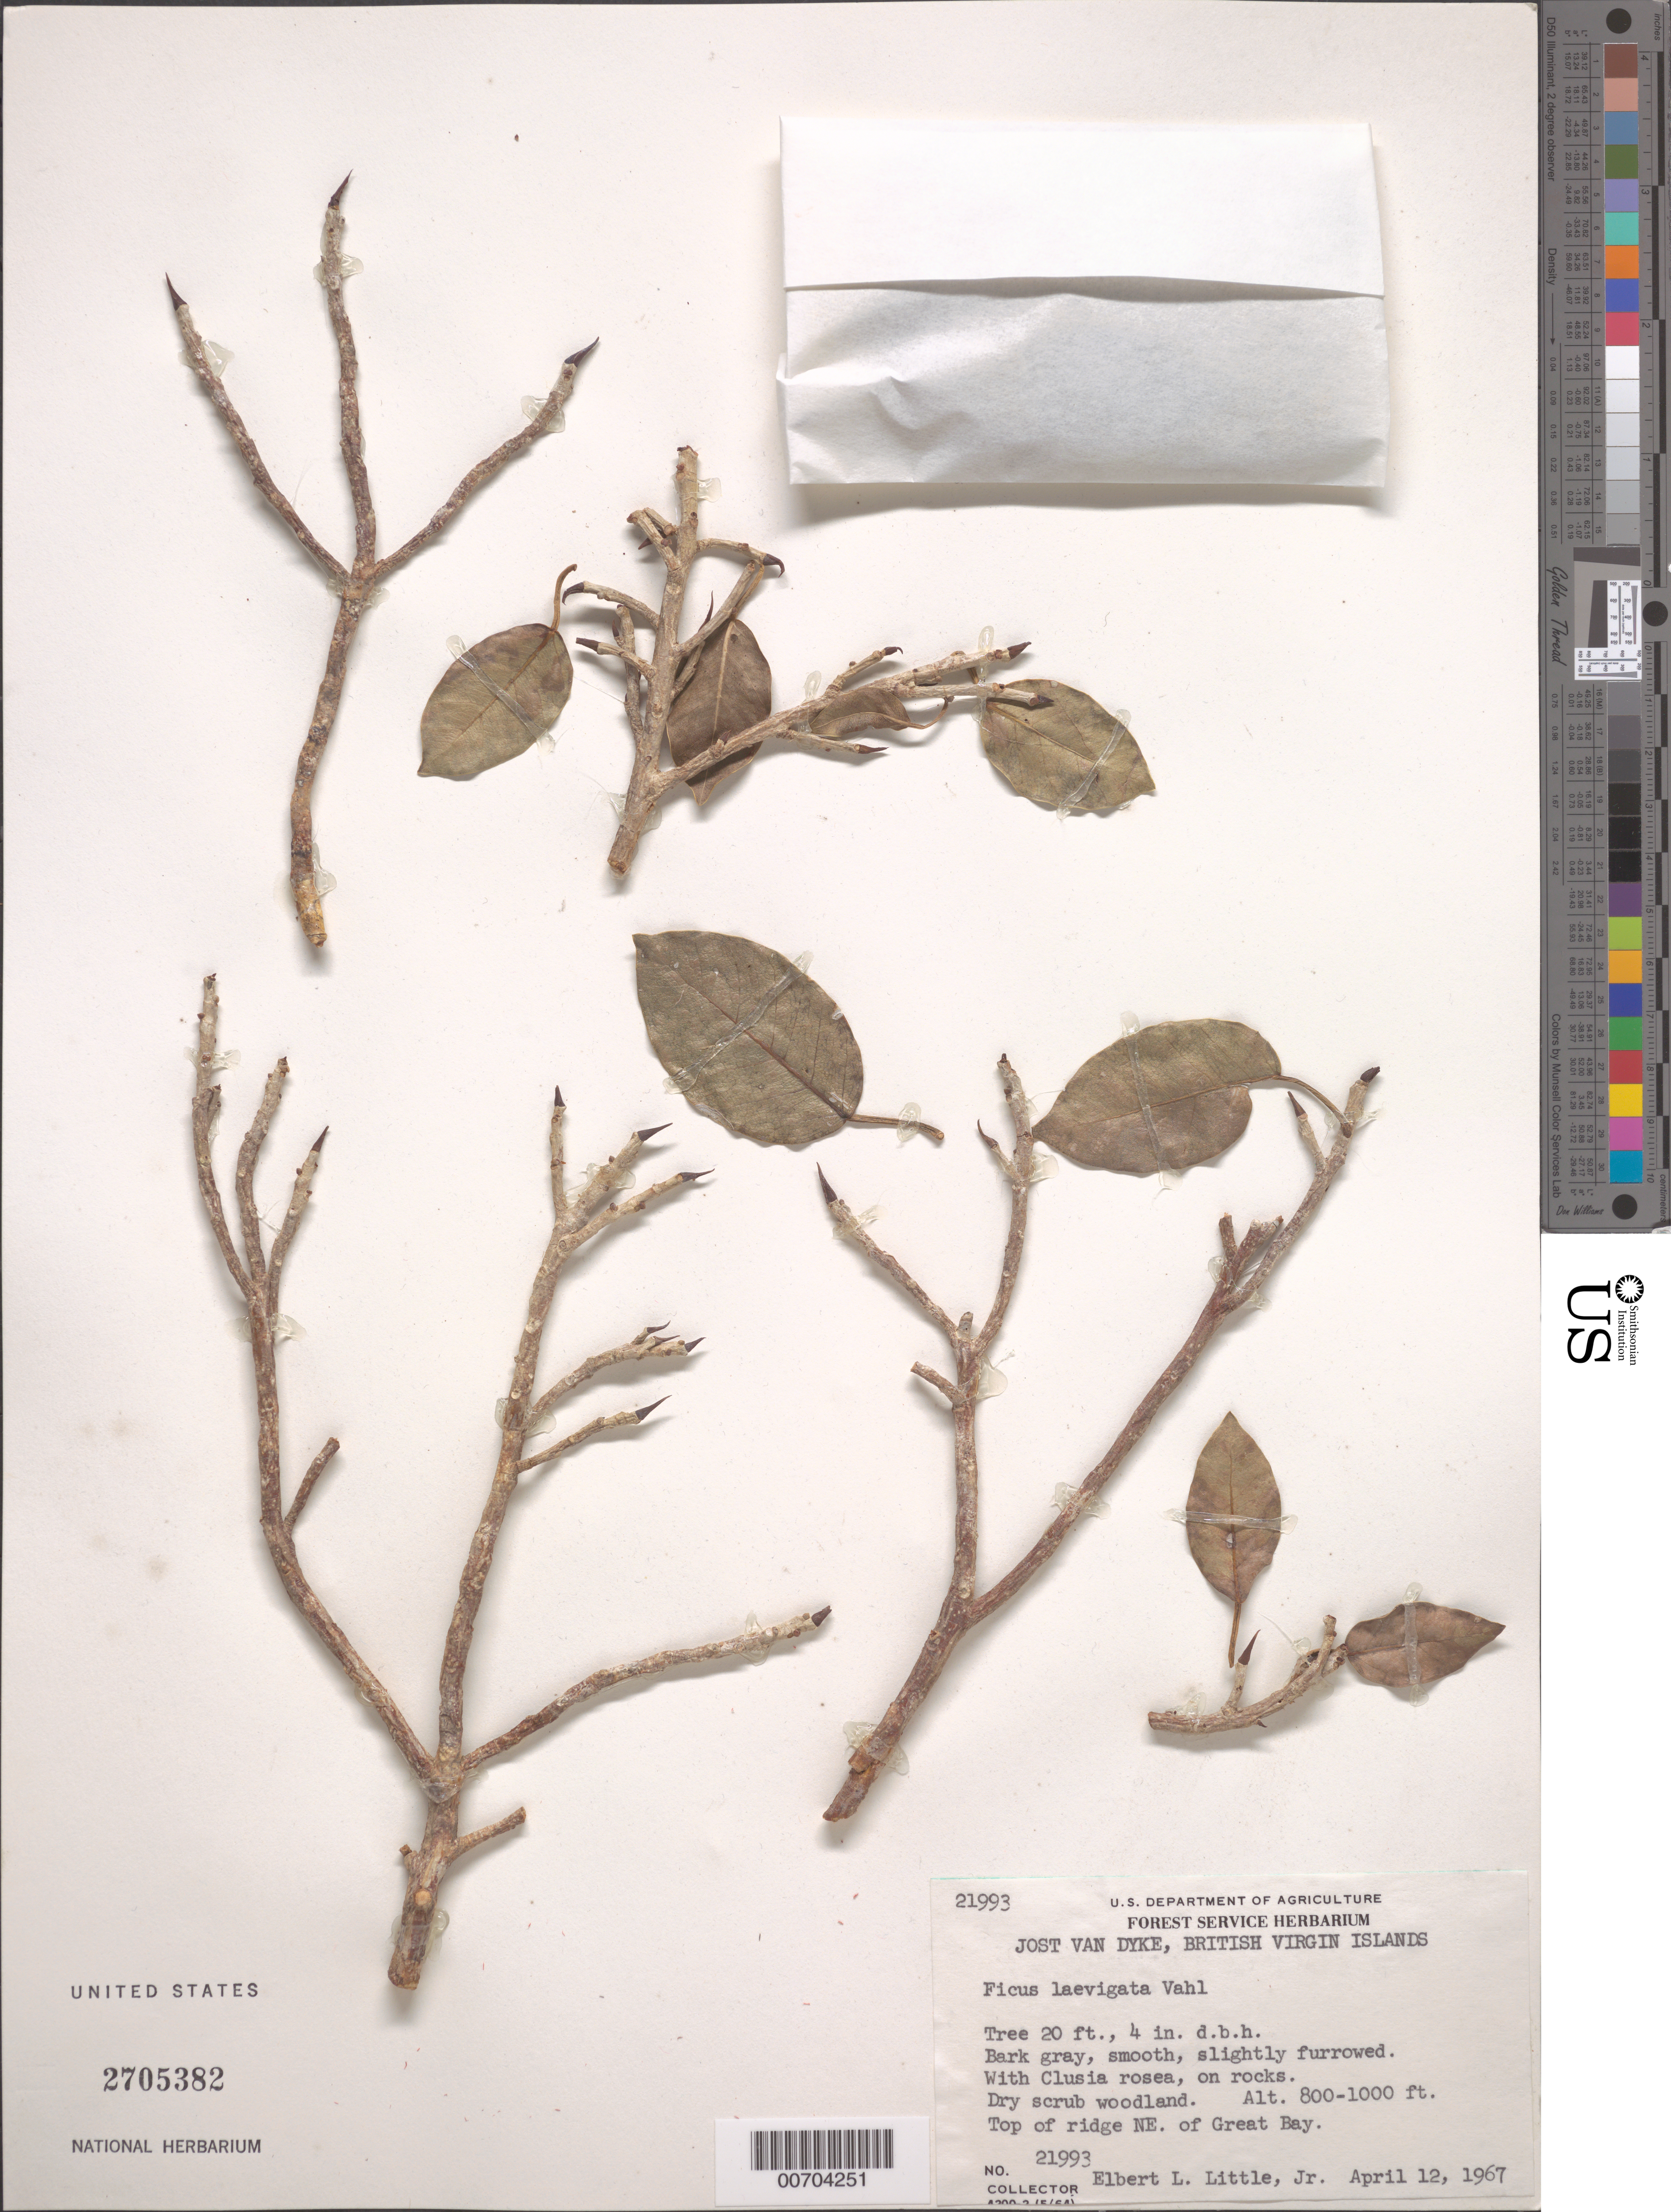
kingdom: Plantae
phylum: Tracheophyta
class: Magnoliopsida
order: Rosales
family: Moraceae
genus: Ficus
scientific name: Ficus laevigata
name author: Vahl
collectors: E. L. Little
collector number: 21993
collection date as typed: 12 Apr 1967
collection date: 1967-04-12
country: British Virgin Islands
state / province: Jost Van Dyke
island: Jost Van Dyke Island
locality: Top of ridge NE of Great Bay.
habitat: W/ Clusia rosea, on rocks; Dry scrub woodland.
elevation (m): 244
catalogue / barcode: US 2705382